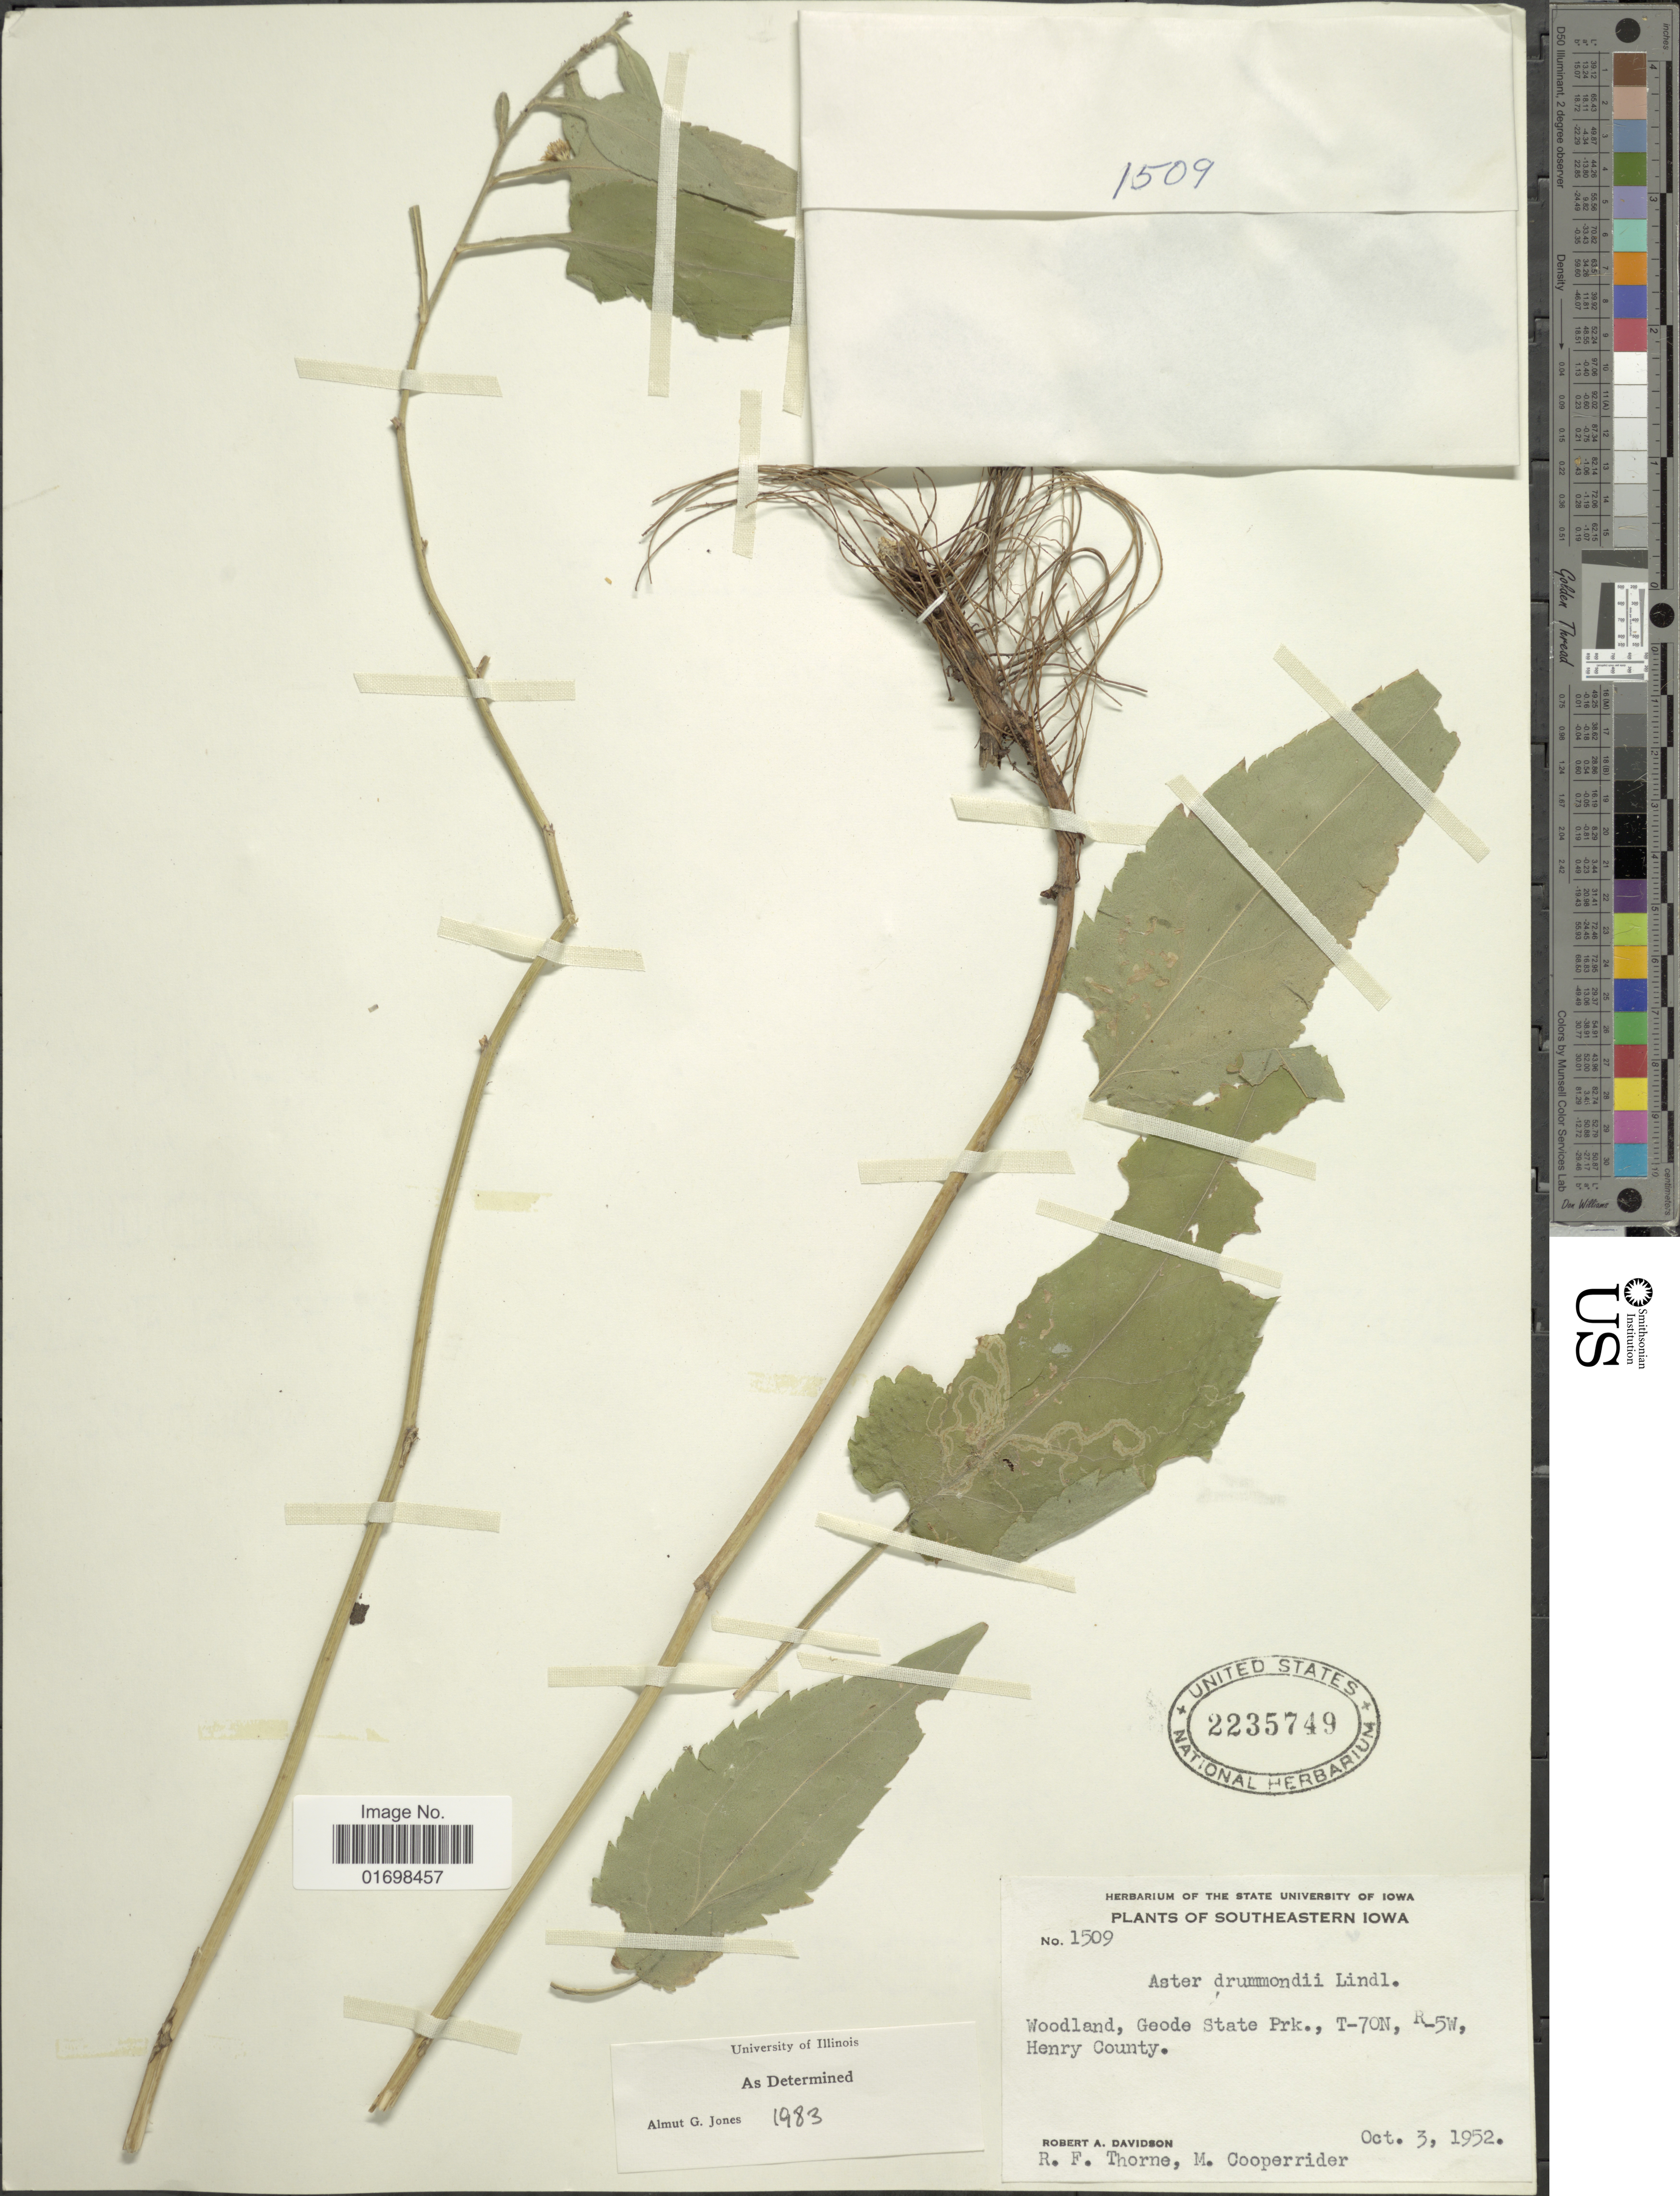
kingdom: Plantae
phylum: Tracheophyta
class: Magnoliopsida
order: Asterales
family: Asteraceae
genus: Symphyotrichum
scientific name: Symphyotrichum drummondii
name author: (Lindl.) G.L. Nesom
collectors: R. A. Davidson, R. F. Thorne & M. Cooperrider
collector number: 1509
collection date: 1952-10-03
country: United States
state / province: Iowa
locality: Southeastern Iowa. Geode Stete Prk., T-70N, R-15W, Henry County.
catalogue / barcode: US 2235749